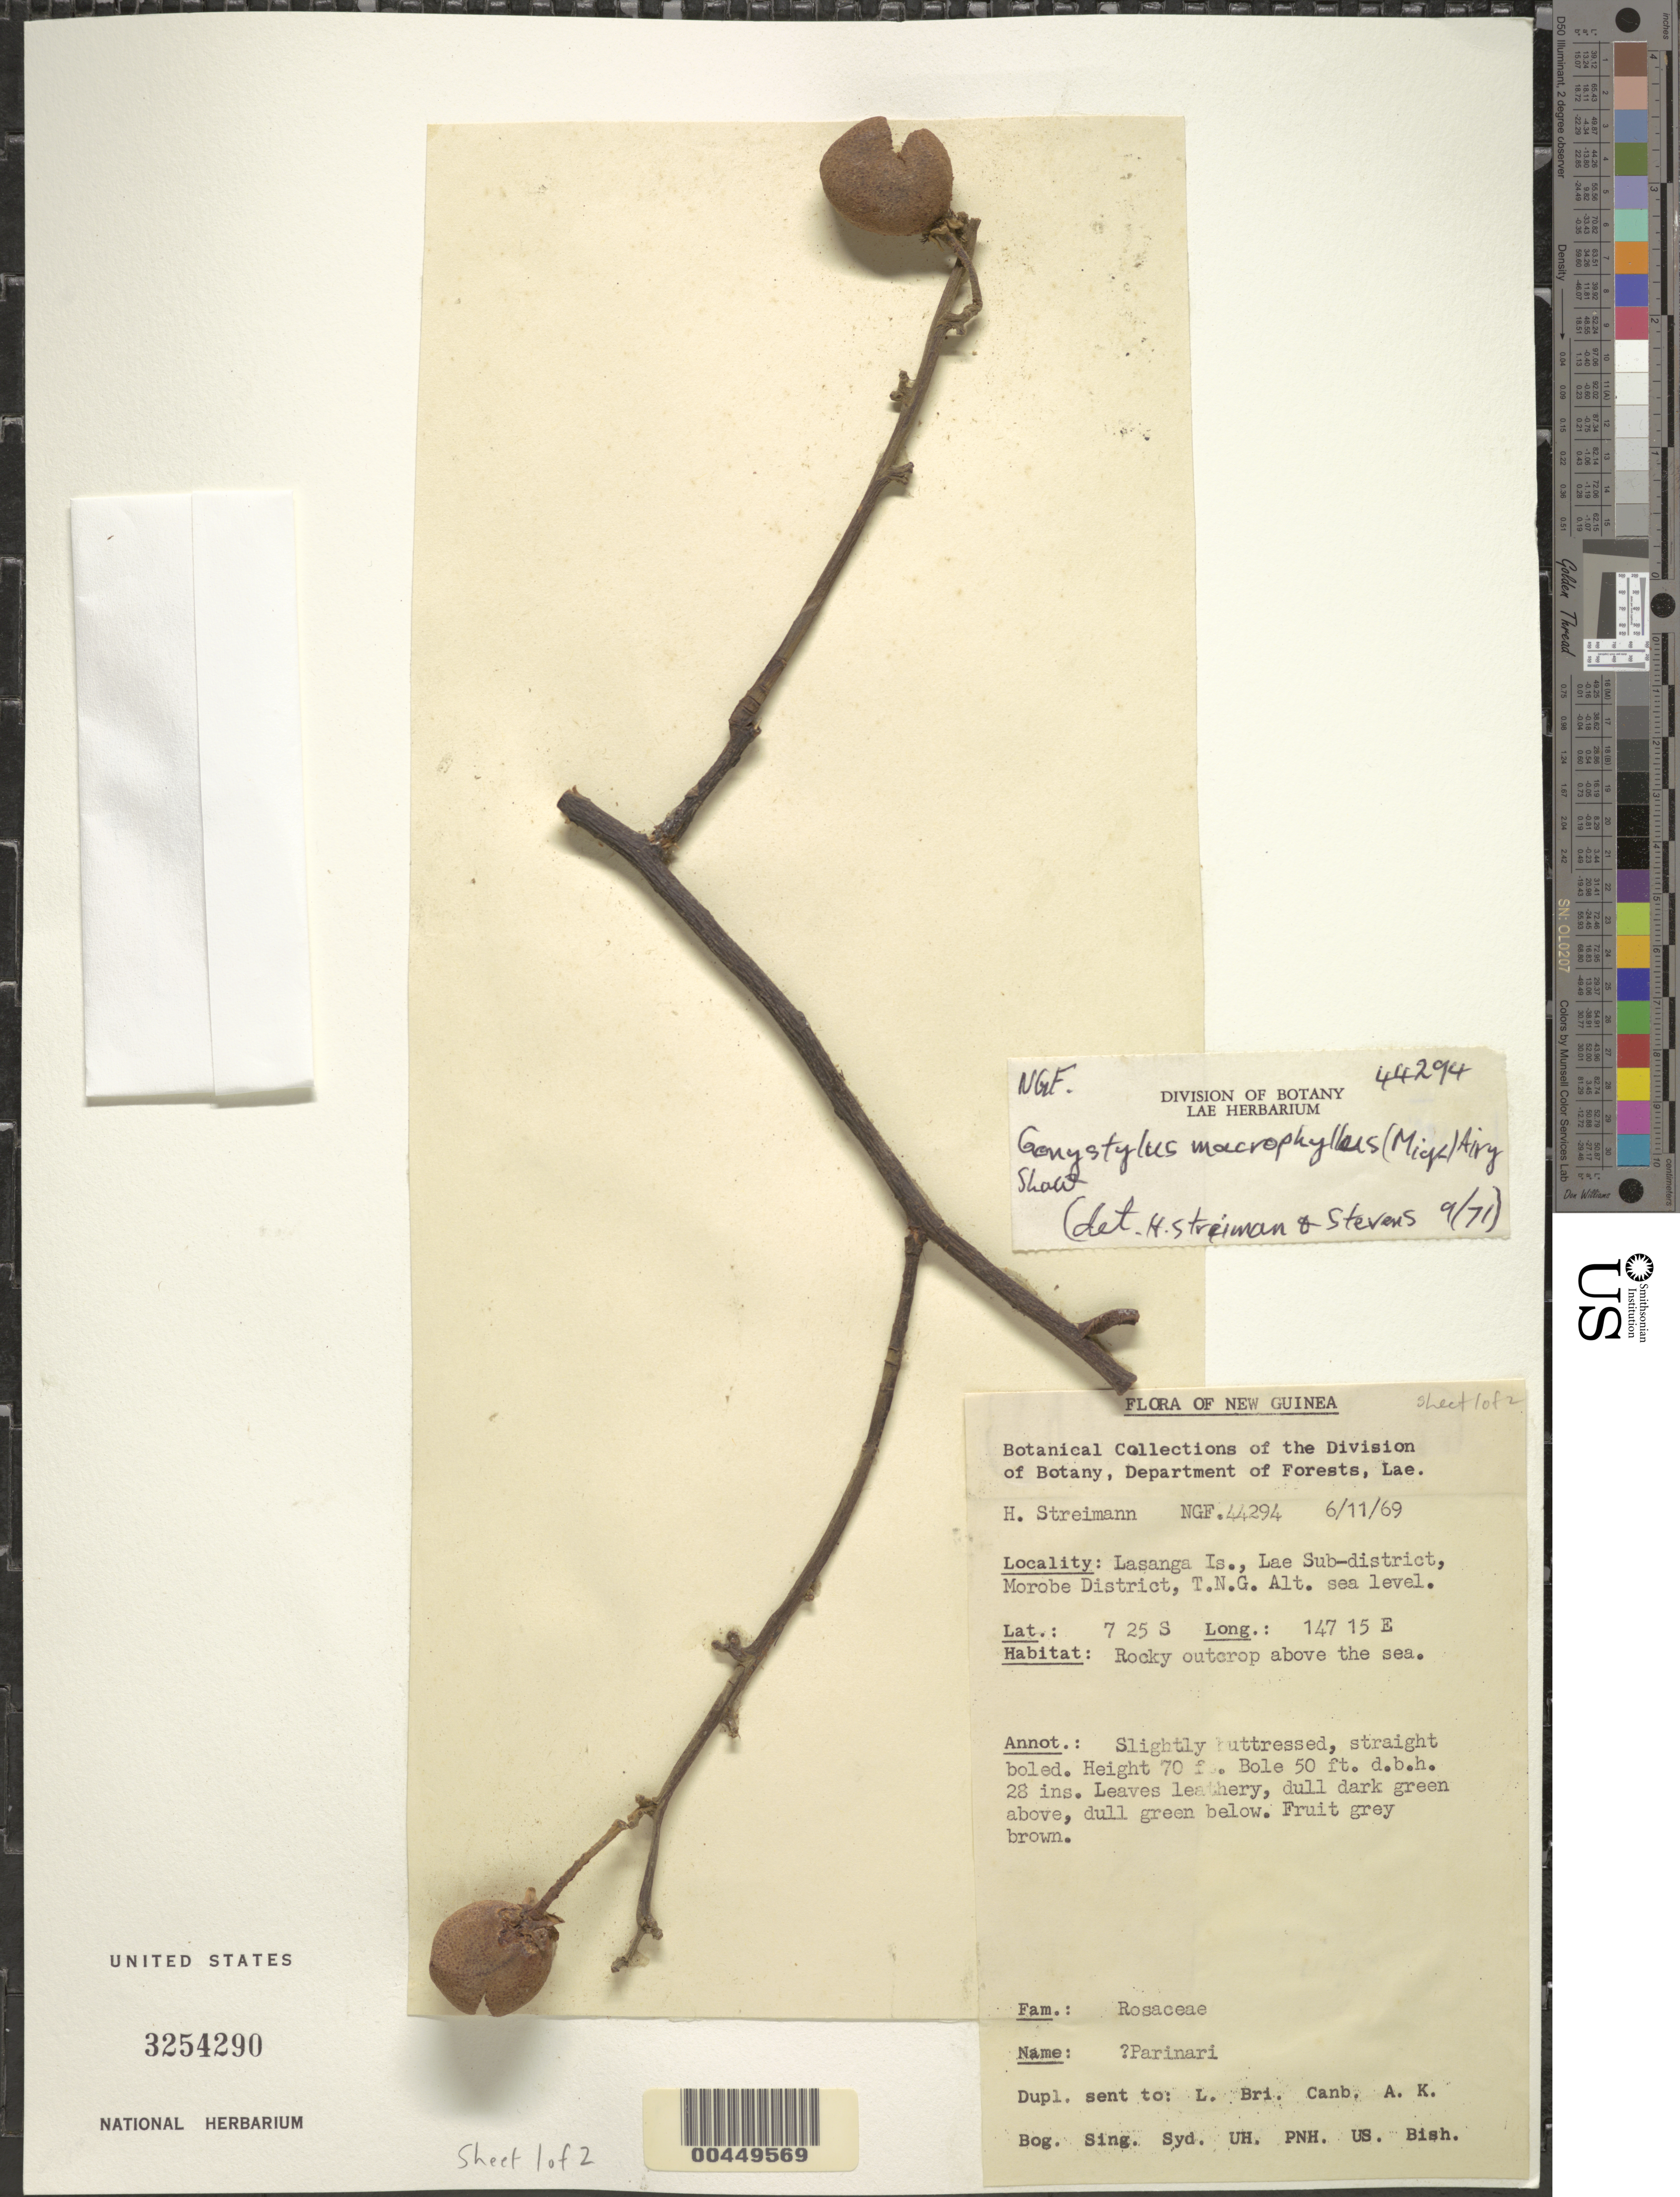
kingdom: Plantae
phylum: Tracheophyta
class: Magnoliopsida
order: Malvales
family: Thymelaeaceae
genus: Gonystylus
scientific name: Gonystylus macrophyllus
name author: (Miq.) Airy Shaw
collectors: H. Striemann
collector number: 44294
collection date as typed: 06 Nov 1969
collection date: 1969-11-06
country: Papua New Guinea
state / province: Morobe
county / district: Lae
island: New Guinea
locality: Morobe dist. lasanga is., lae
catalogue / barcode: US 3254290